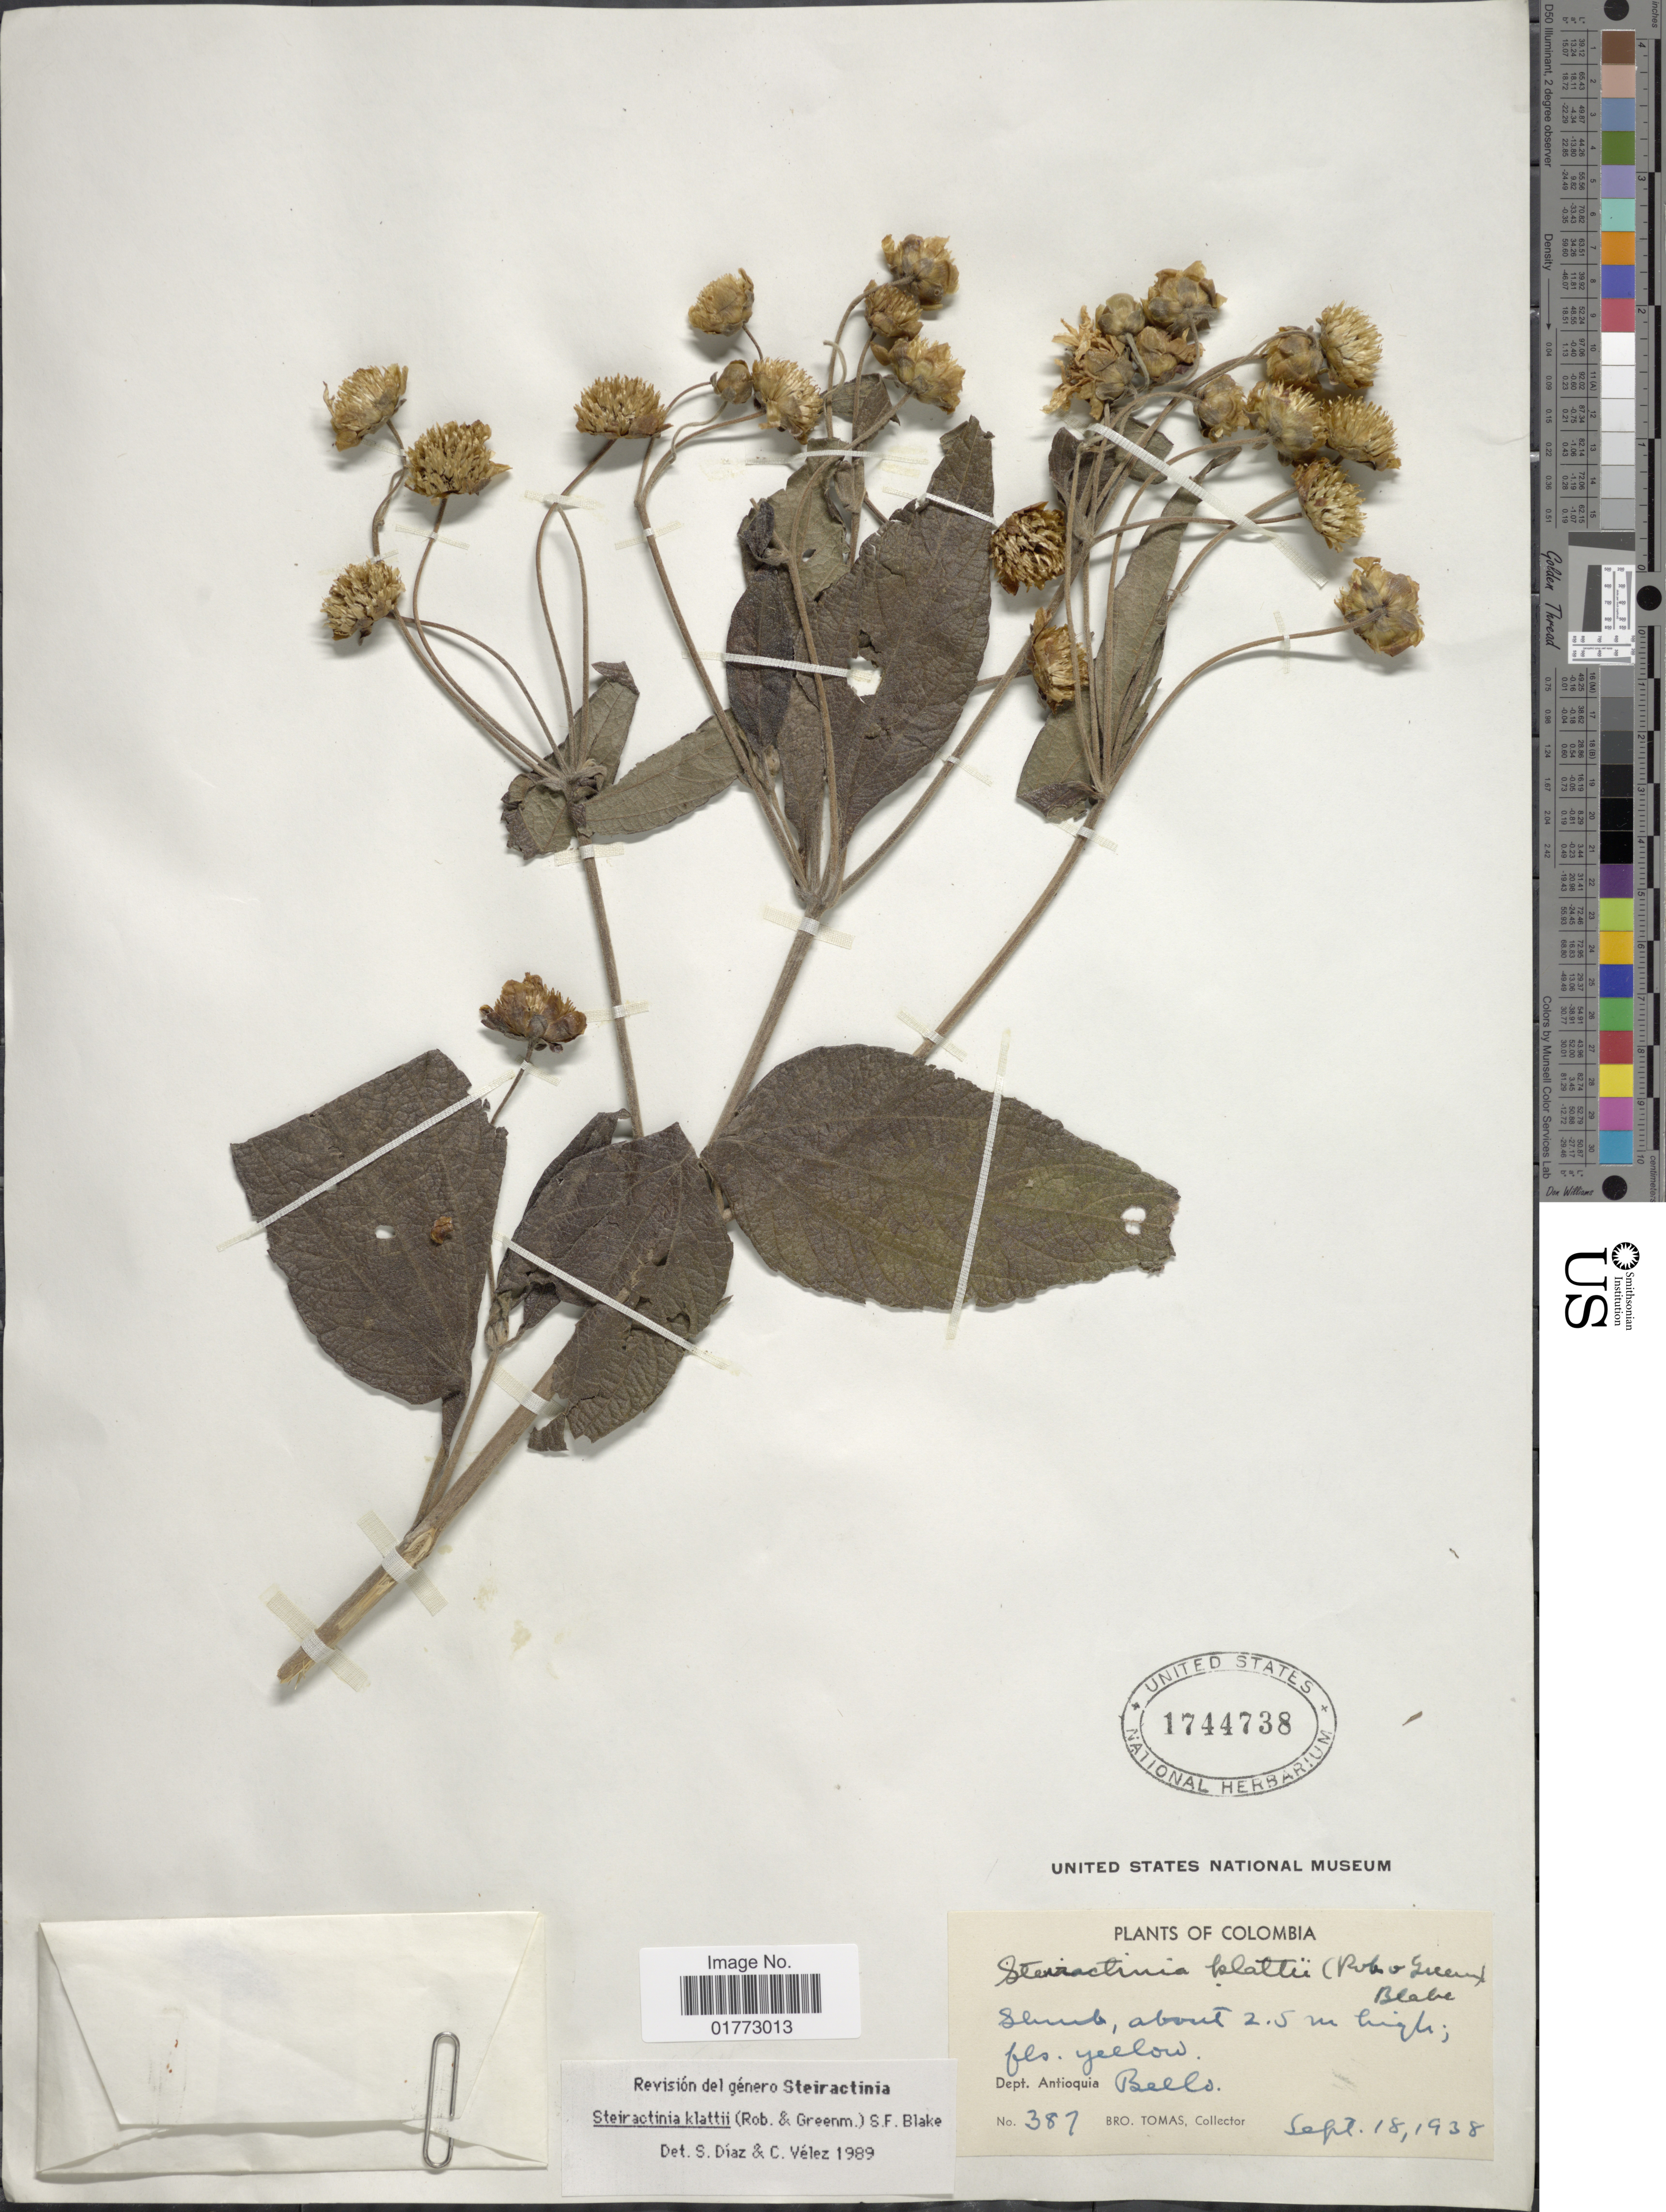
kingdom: Plantae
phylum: Tracheophyta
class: Magnoliopsida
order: Asterales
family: Asteraceae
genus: Steiractinia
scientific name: Steiractinia klattii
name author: S.F. Blake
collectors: B. Tomas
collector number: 387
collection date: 1938-09-18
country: Colombia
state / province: Antioquia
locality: Bello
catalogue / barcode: US 1744738